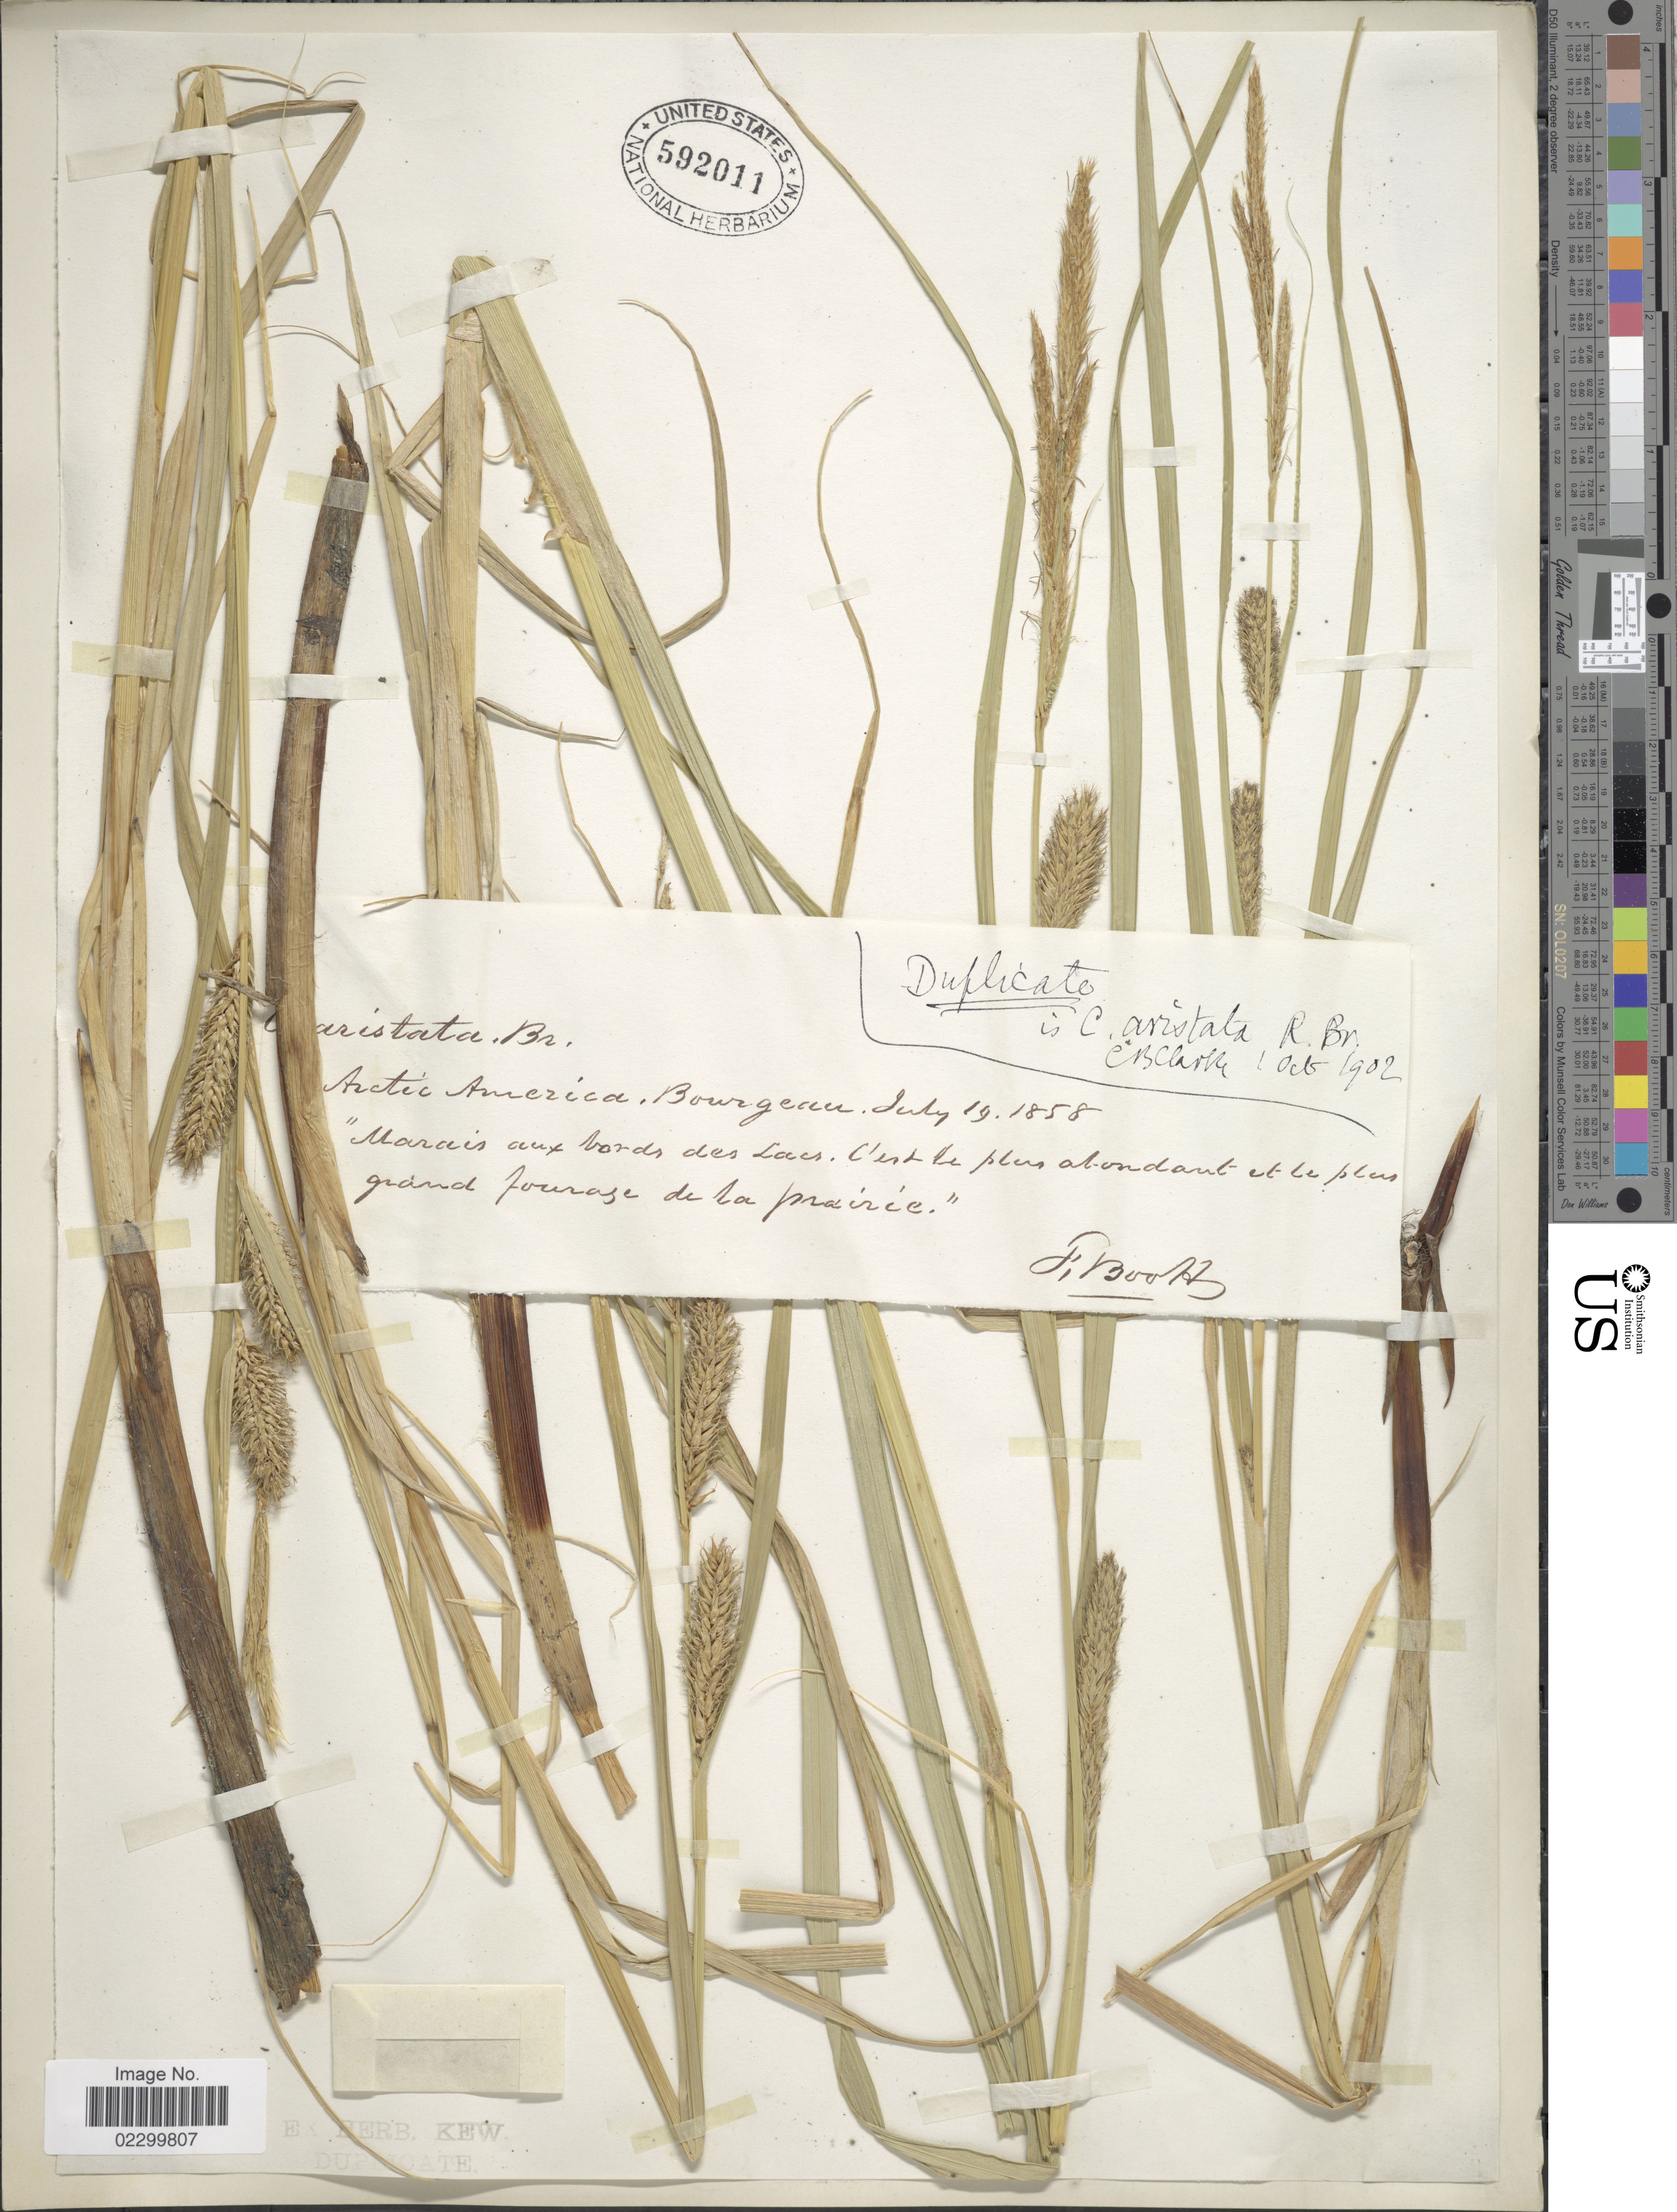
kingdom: Plantae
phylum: Tracheophyta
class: Liliopsida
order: Poales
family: Cyperaceae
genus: Carex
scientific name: Carex atherodes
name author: Spreng.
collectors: F. M. B. Boott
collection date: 1858-07-19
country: Canada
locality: Arctic America, "Marais aux bords des Lacs"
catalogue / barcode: US 592011